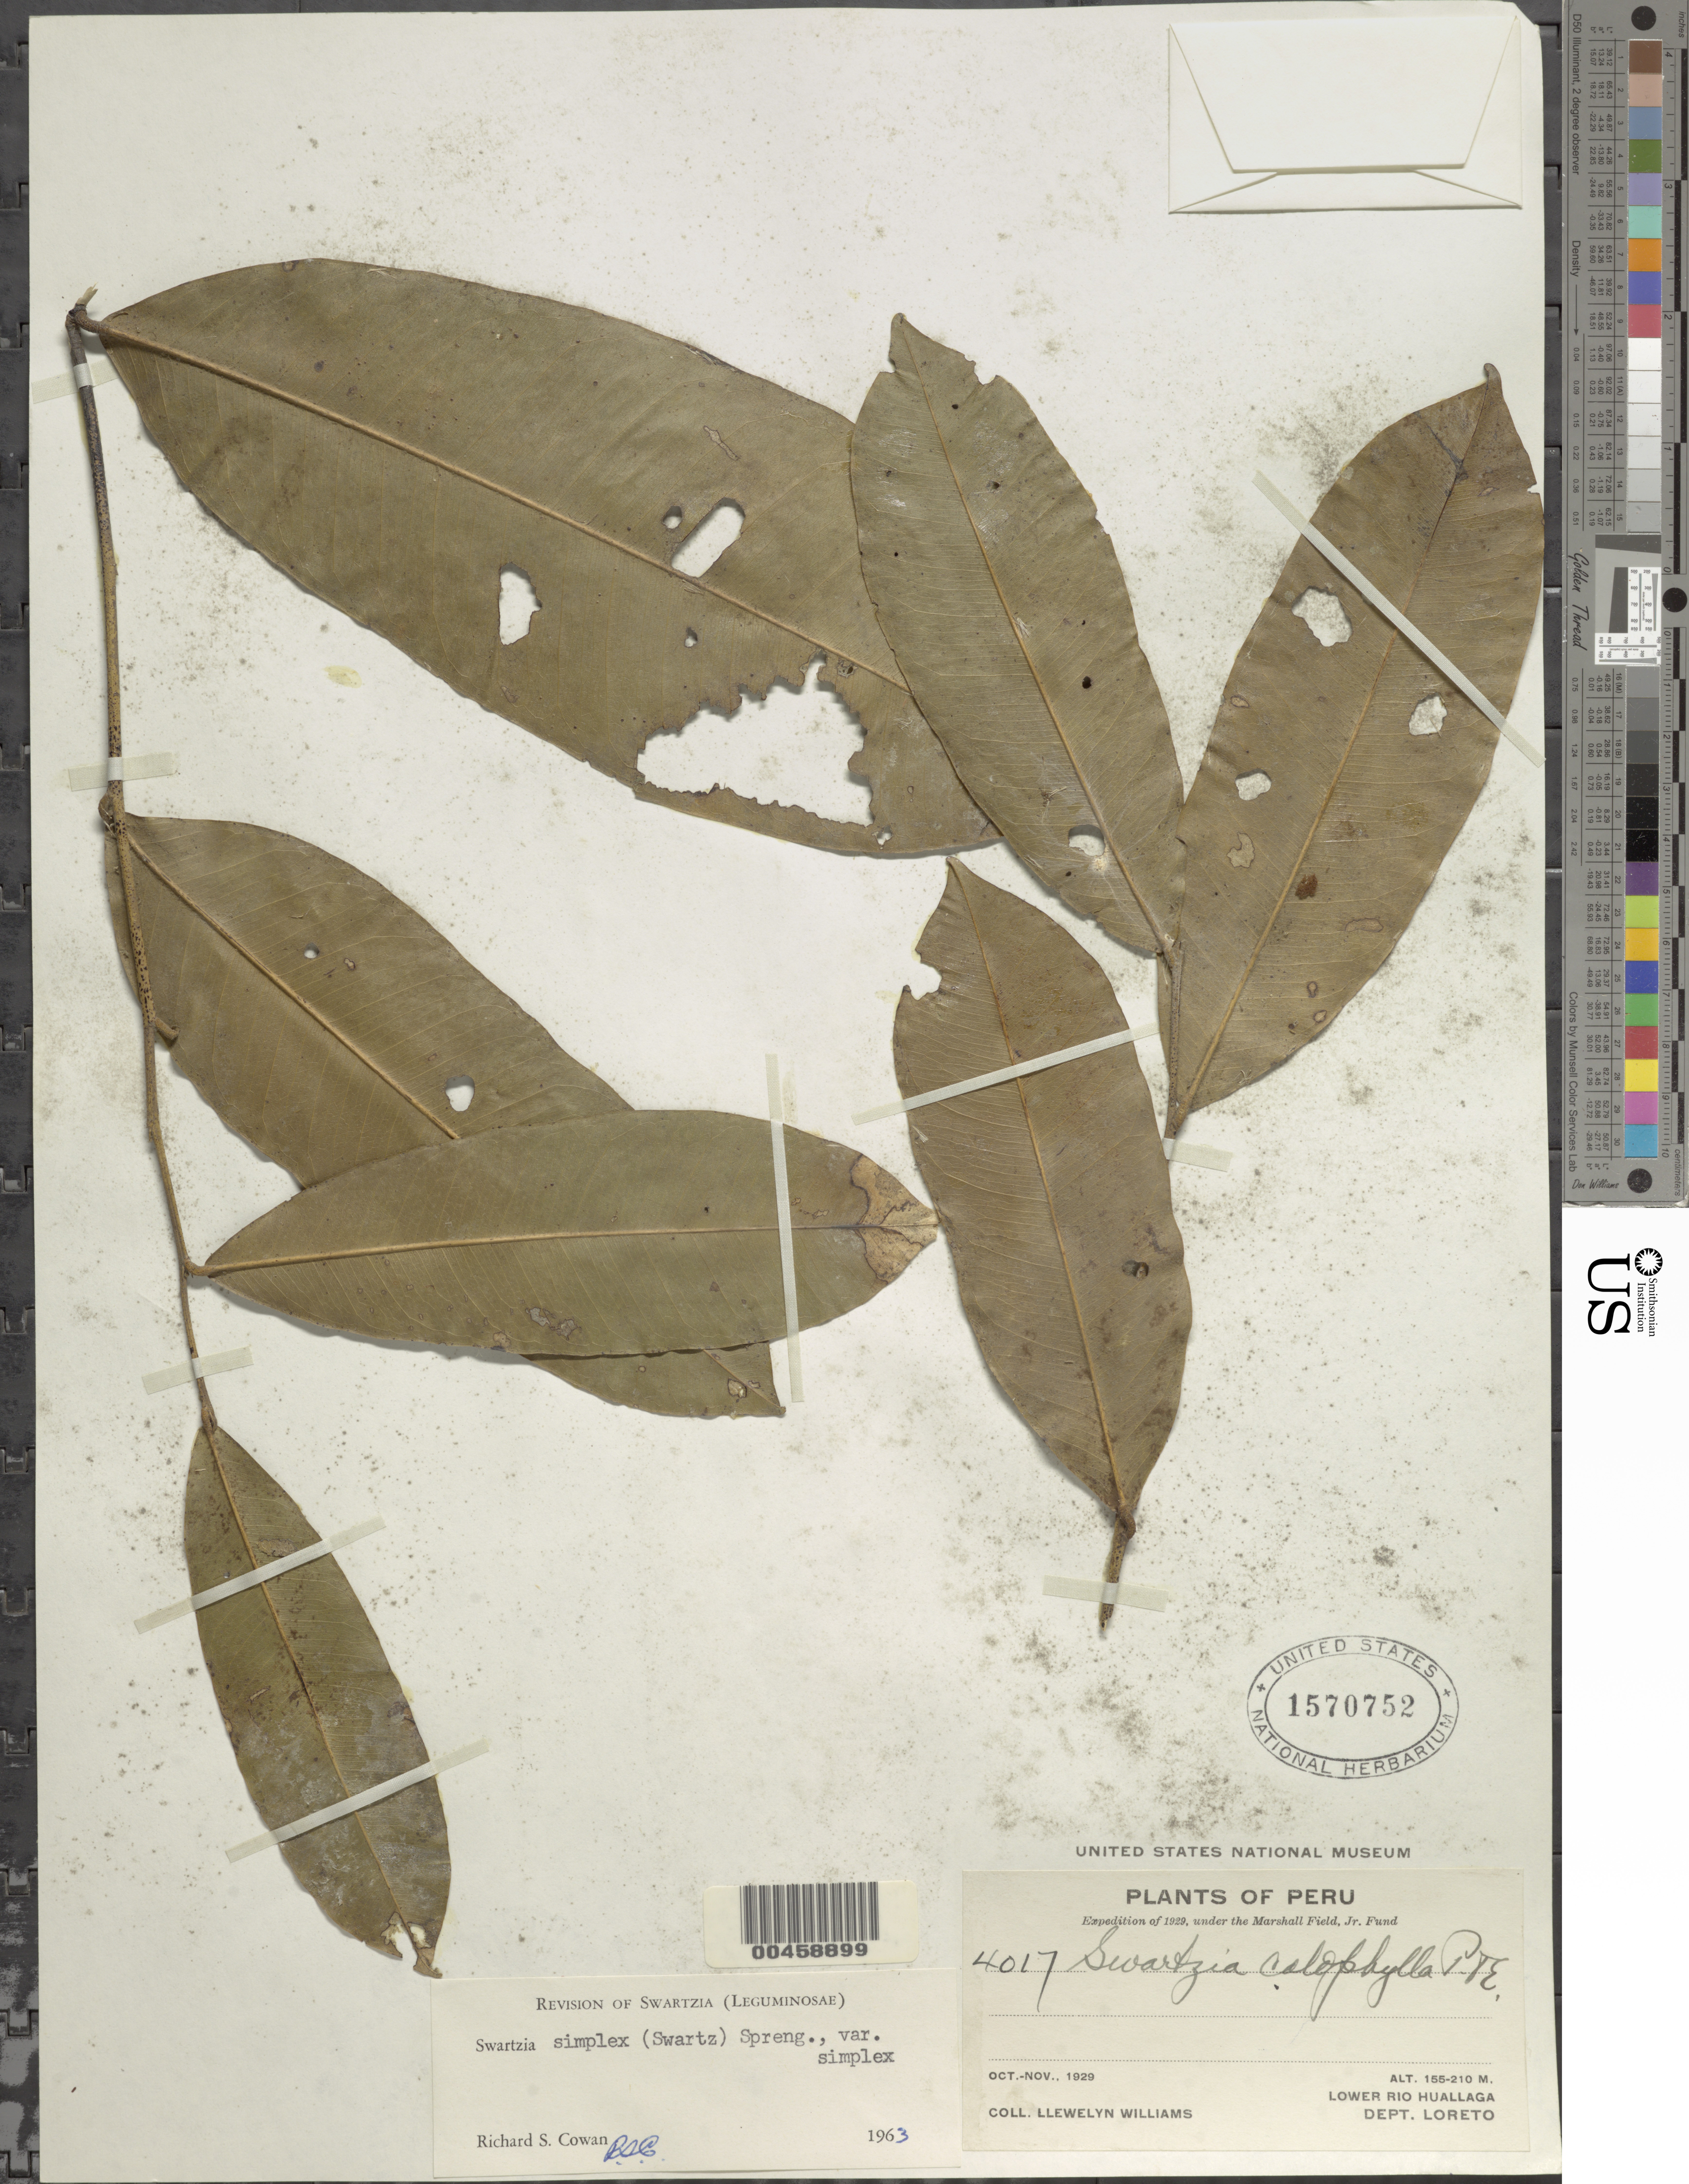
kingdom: Plantae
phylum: Tracheophyta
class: Magnoliopsida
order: Fabales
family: Fabaceae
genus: Swartzia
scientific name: Swartzia simplex var. simplex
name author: (Sw.) Spreng.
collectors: Ll. Williams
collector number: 4017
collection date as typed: Oct 1922 to -- Nov 1922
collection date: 1922-10/1922-11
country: Peru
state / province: Loreto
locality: Lower rio huallaga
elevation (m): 155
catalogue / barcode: US 1570752